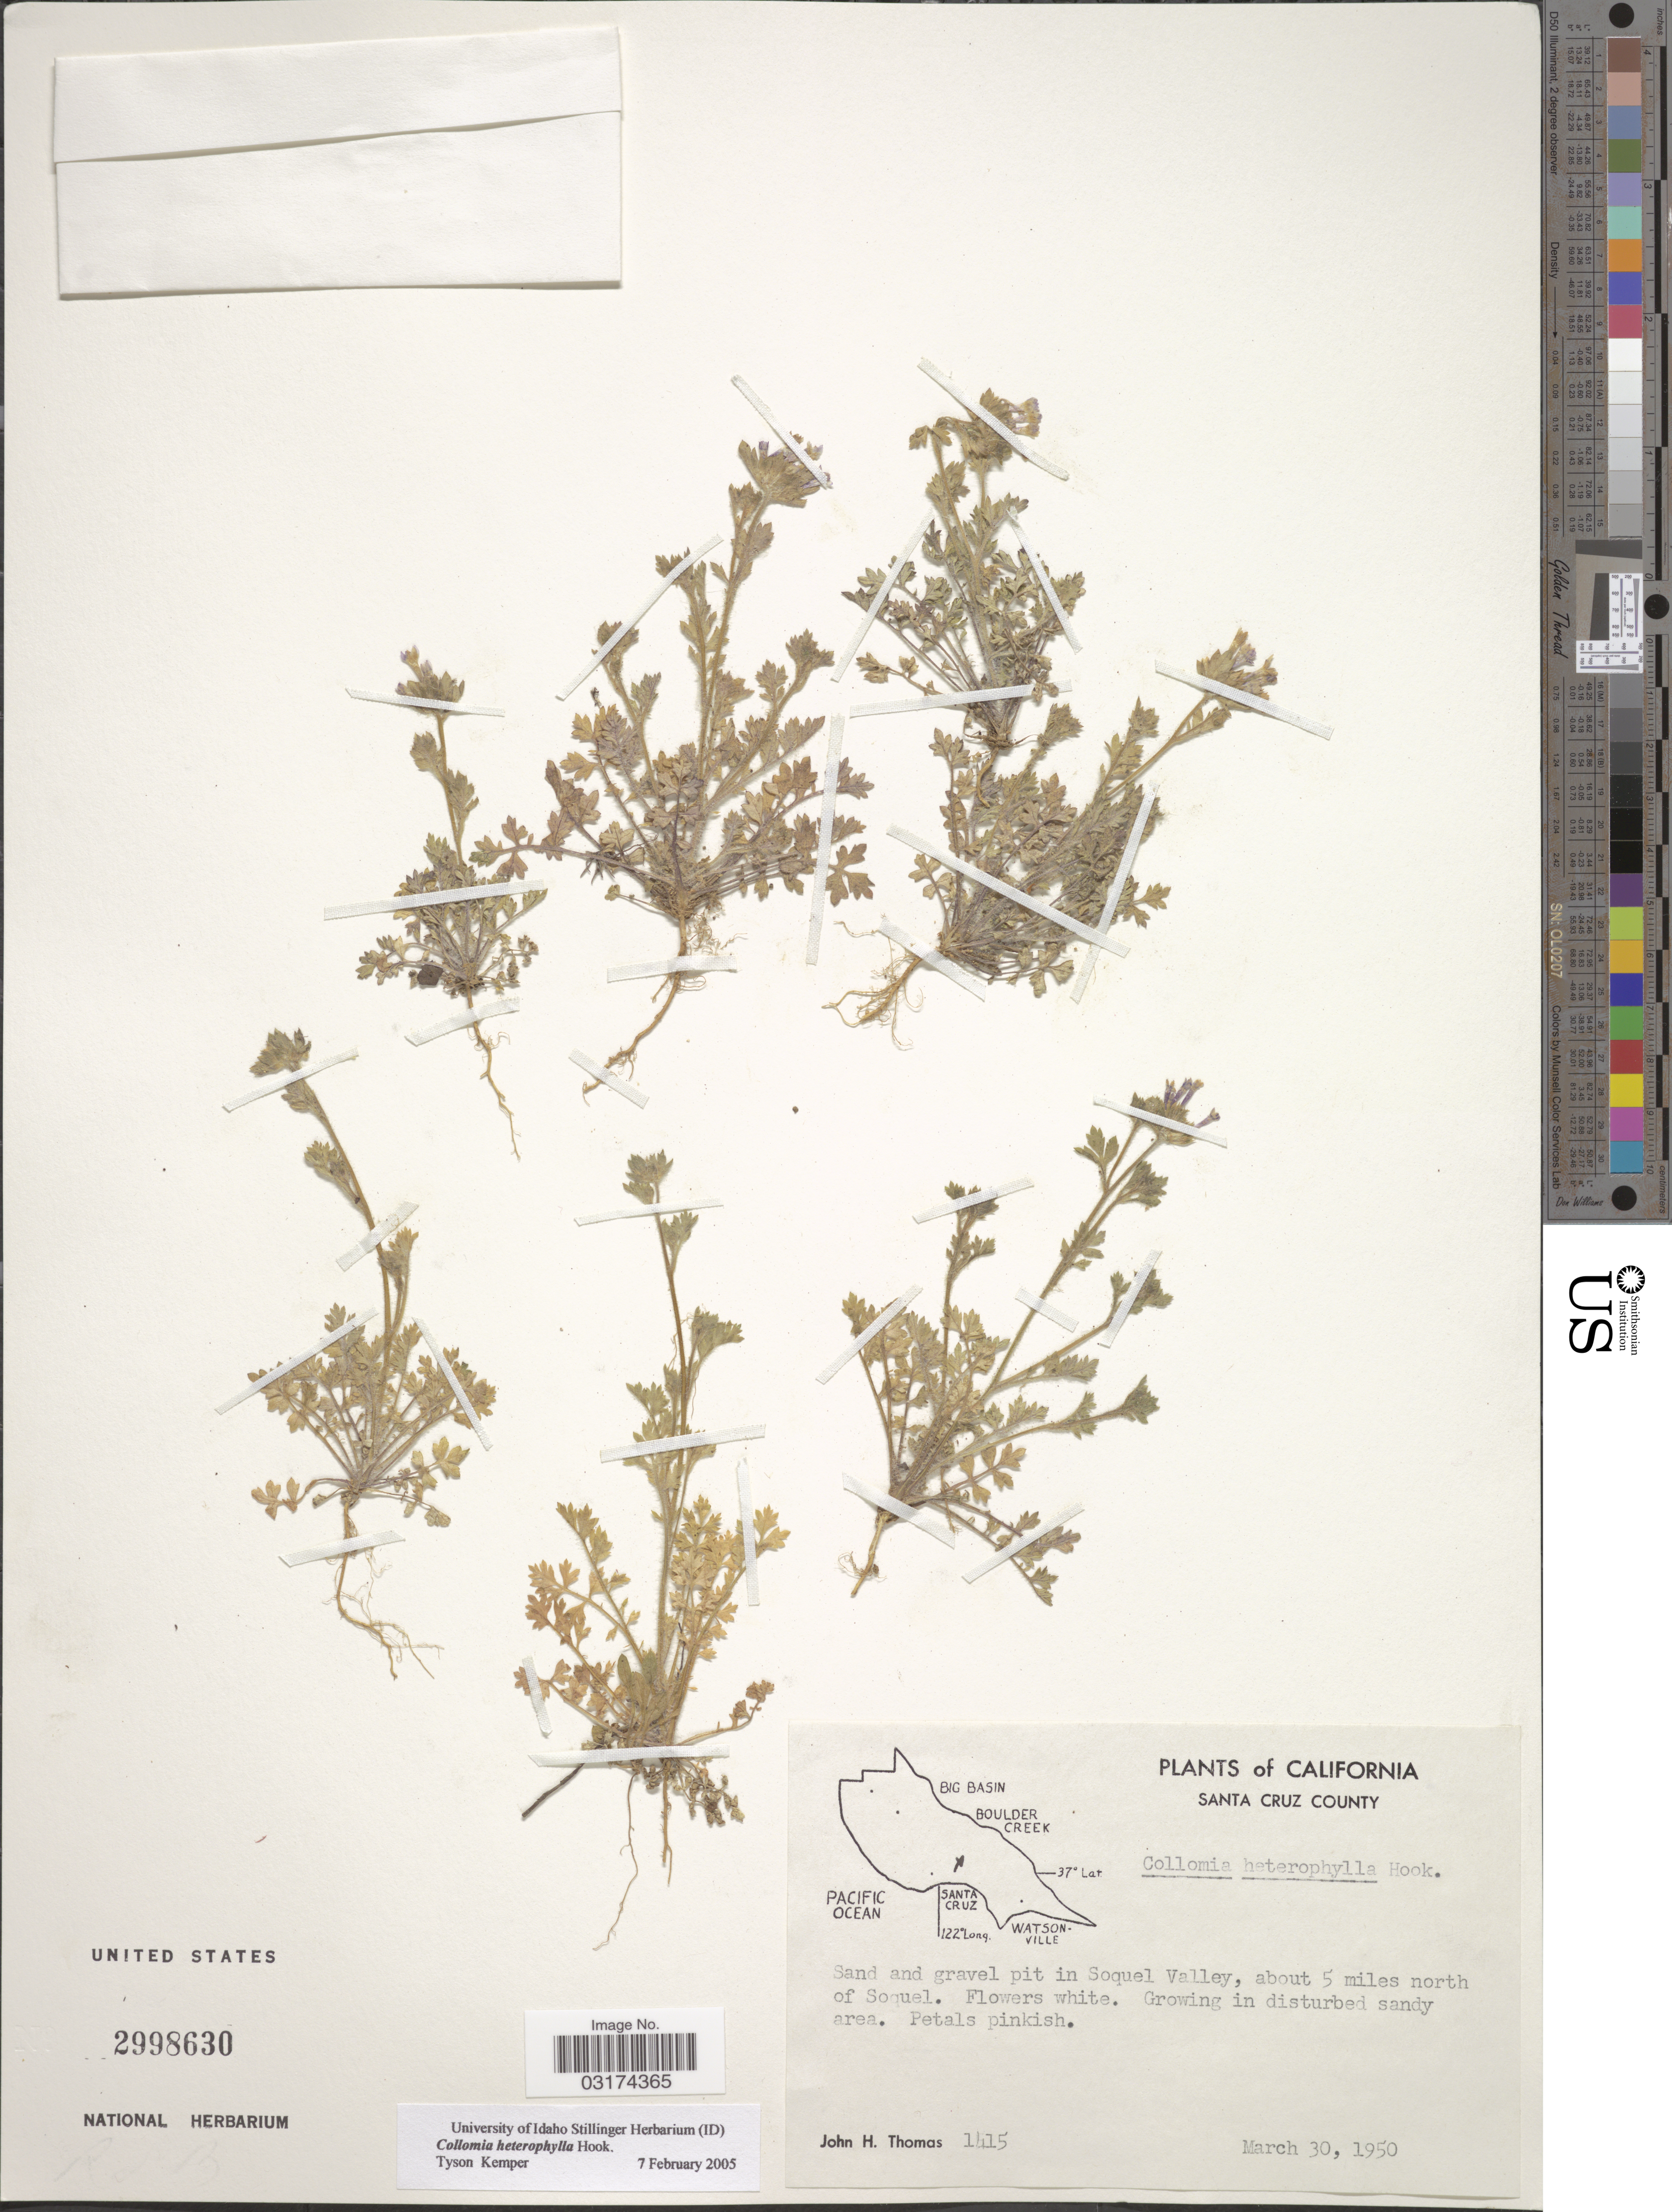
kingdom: Plantae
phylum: Tracheophyta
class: Magnoliopsida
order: Ericales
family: Polemoniaceae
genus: Collomia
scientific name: Collomia heterophylla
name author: Hook.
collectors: J. H. Thomas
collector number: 1415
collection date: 1950-03-30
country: United States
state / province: California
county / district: Santa Cruz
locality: Santa Cruz County. Sand and Gravel pit in Soquel Valley, about 5 miles north of Soquel.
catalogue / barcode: US 2998630